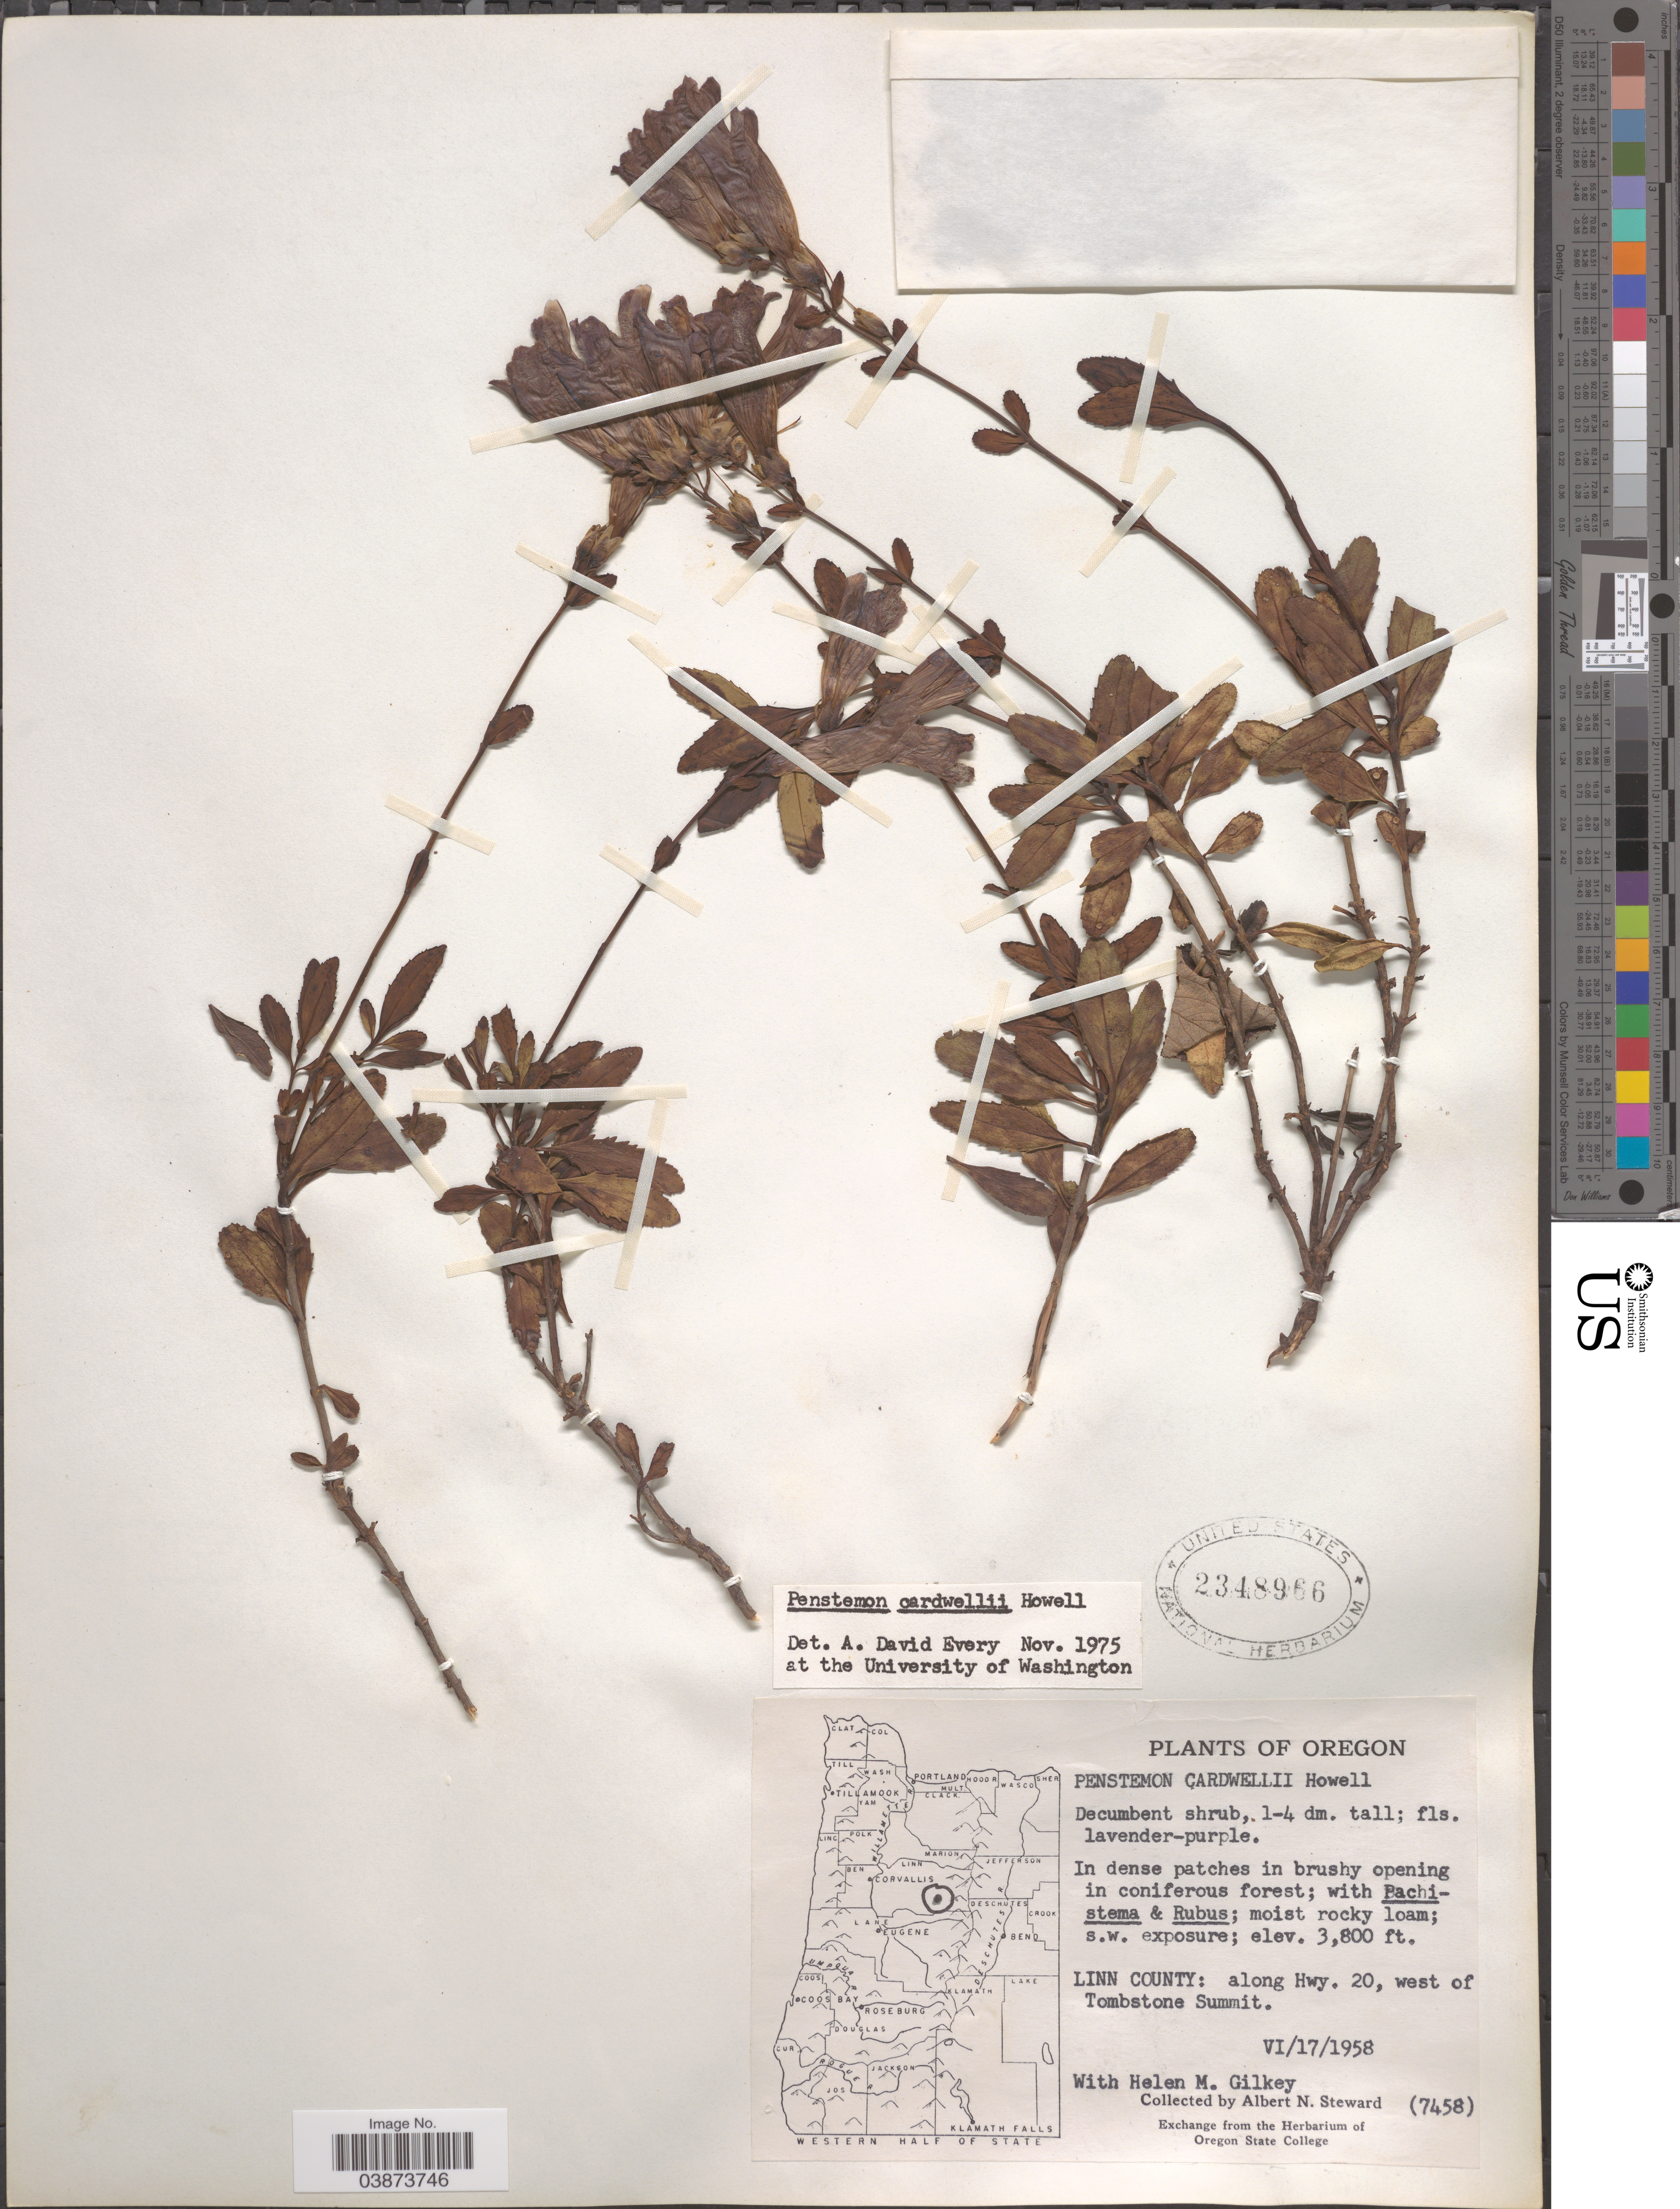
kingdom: Plantae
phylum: Tracheophyta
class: Magnoliopsida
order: Lamiales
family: Plantaginaceae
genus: Penstemon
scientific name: Penstemon cardwellii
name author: Howell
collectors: A. N. Steward & H. Gilkey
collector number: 7458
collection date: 1958-06-17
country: United States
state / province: Oregon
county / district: Linn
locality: Linn County: along Hwy. 20, west of Tombstone Summit.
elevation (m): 1158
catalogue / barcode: US 2348966